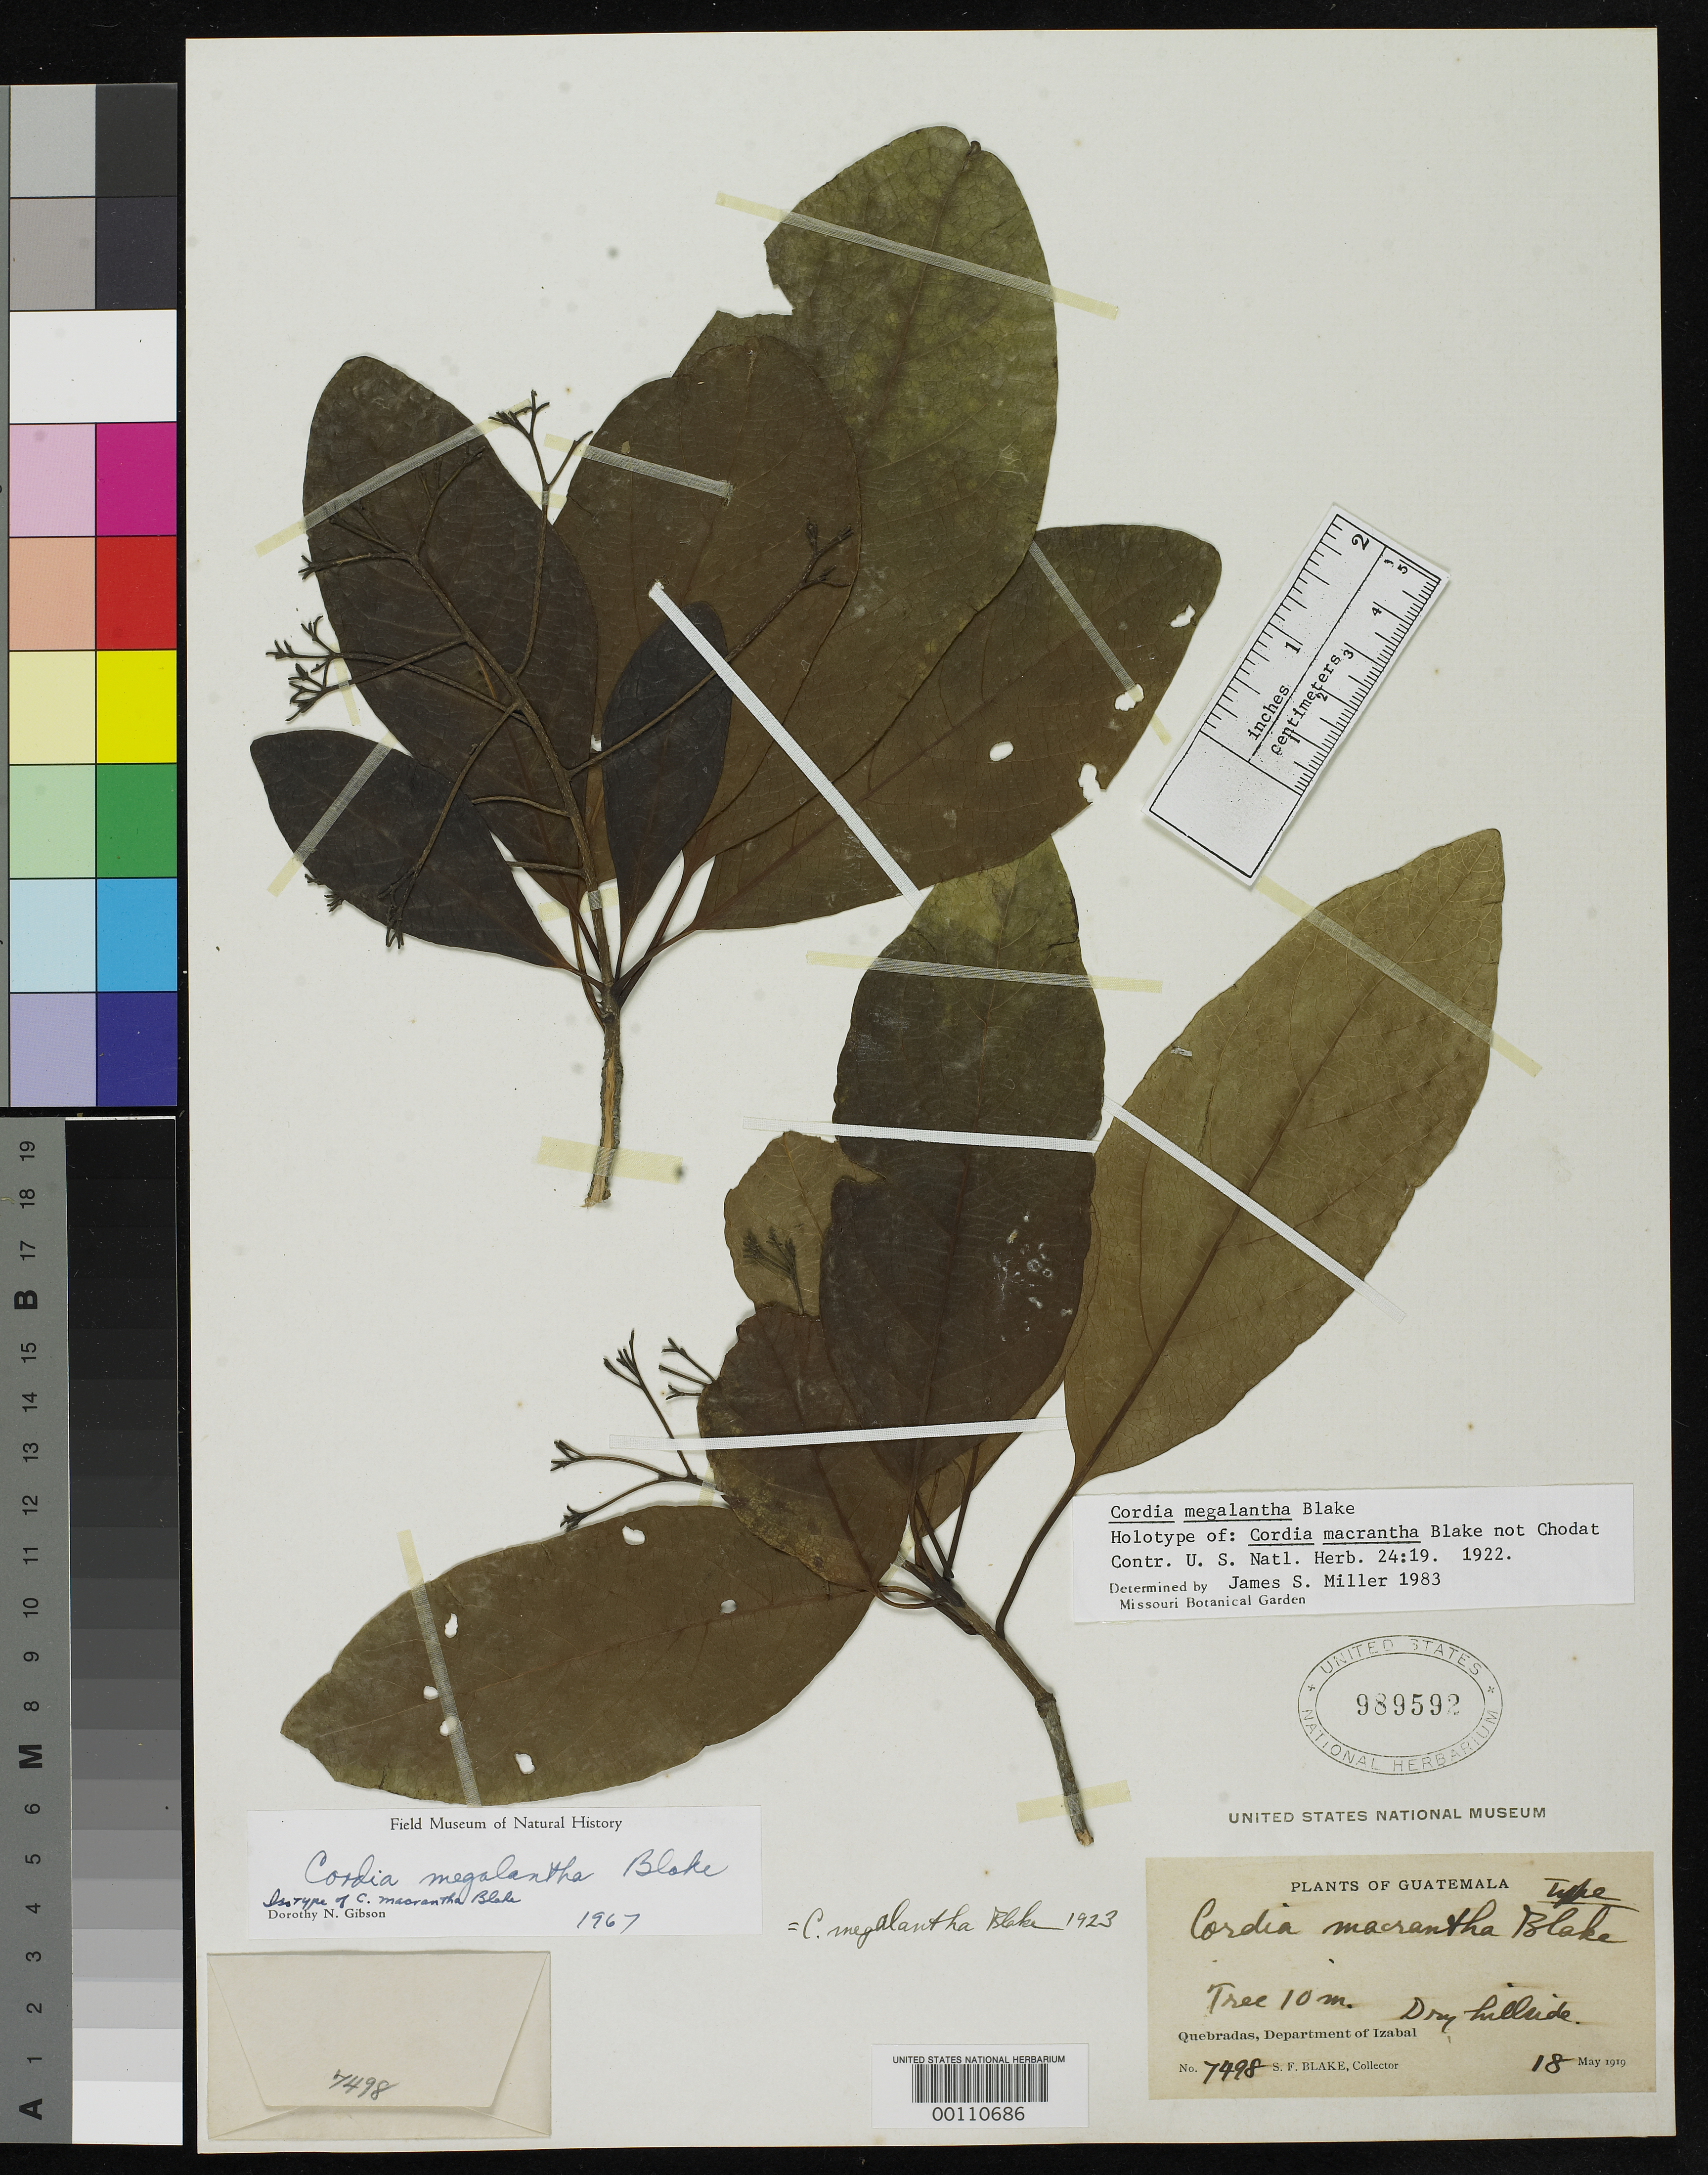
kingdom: Plantae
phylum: Tracheophyta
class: Magnoliopsida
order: Boraginales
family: Cordiaceae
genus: Cordia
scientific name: Cordia macrantha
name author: S.F. Blake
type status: Holotype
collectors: S. Blake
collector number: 7498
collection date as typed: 18 May 1919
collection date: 1919-05-18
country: Guatemala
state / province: Izabal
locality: Quebradas.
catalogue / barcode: US 989592